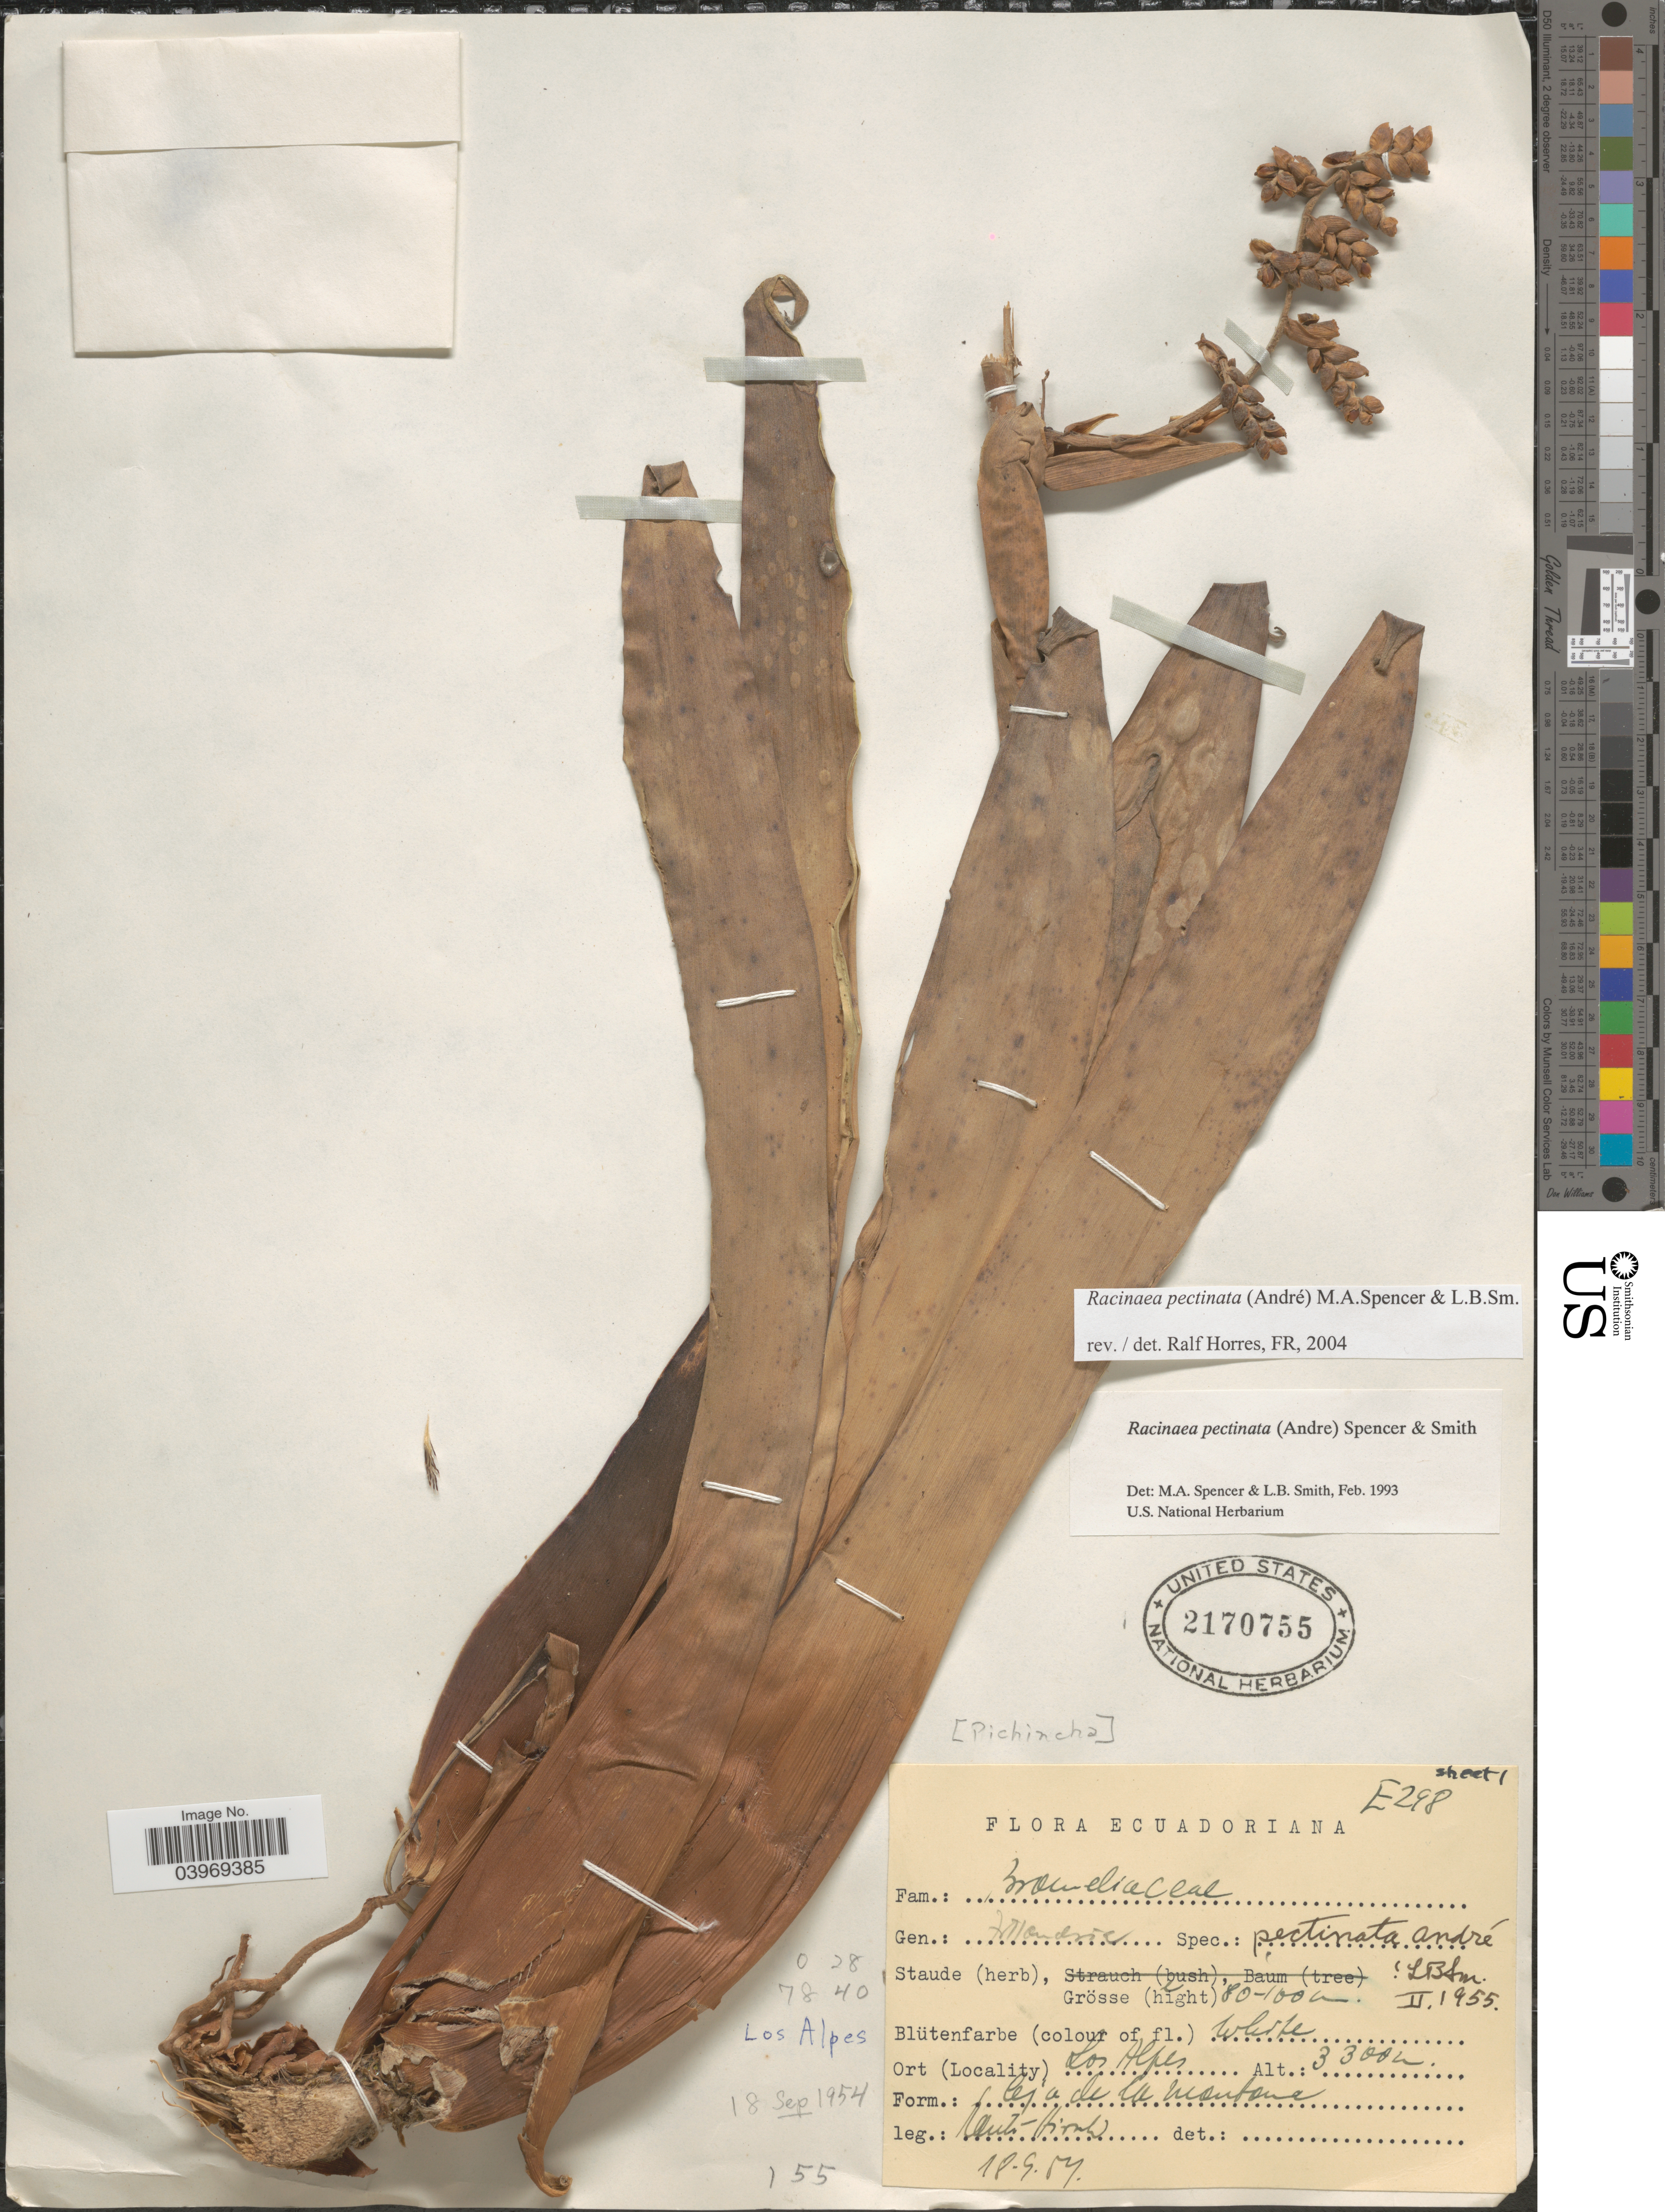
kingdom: Plantae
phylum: Tracheophyta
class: Liliopsida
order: Poales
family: Bromeliaceae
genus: Racinaea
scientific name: Racinaea pectinata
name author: (André) M.A. Spencer & L.B. Sm.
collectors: -. Rauh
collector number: E298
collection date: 1954-09-18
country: Ecuador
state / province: Pichincha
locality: Los Alpes.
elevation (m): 3300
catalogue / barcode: US 2170755